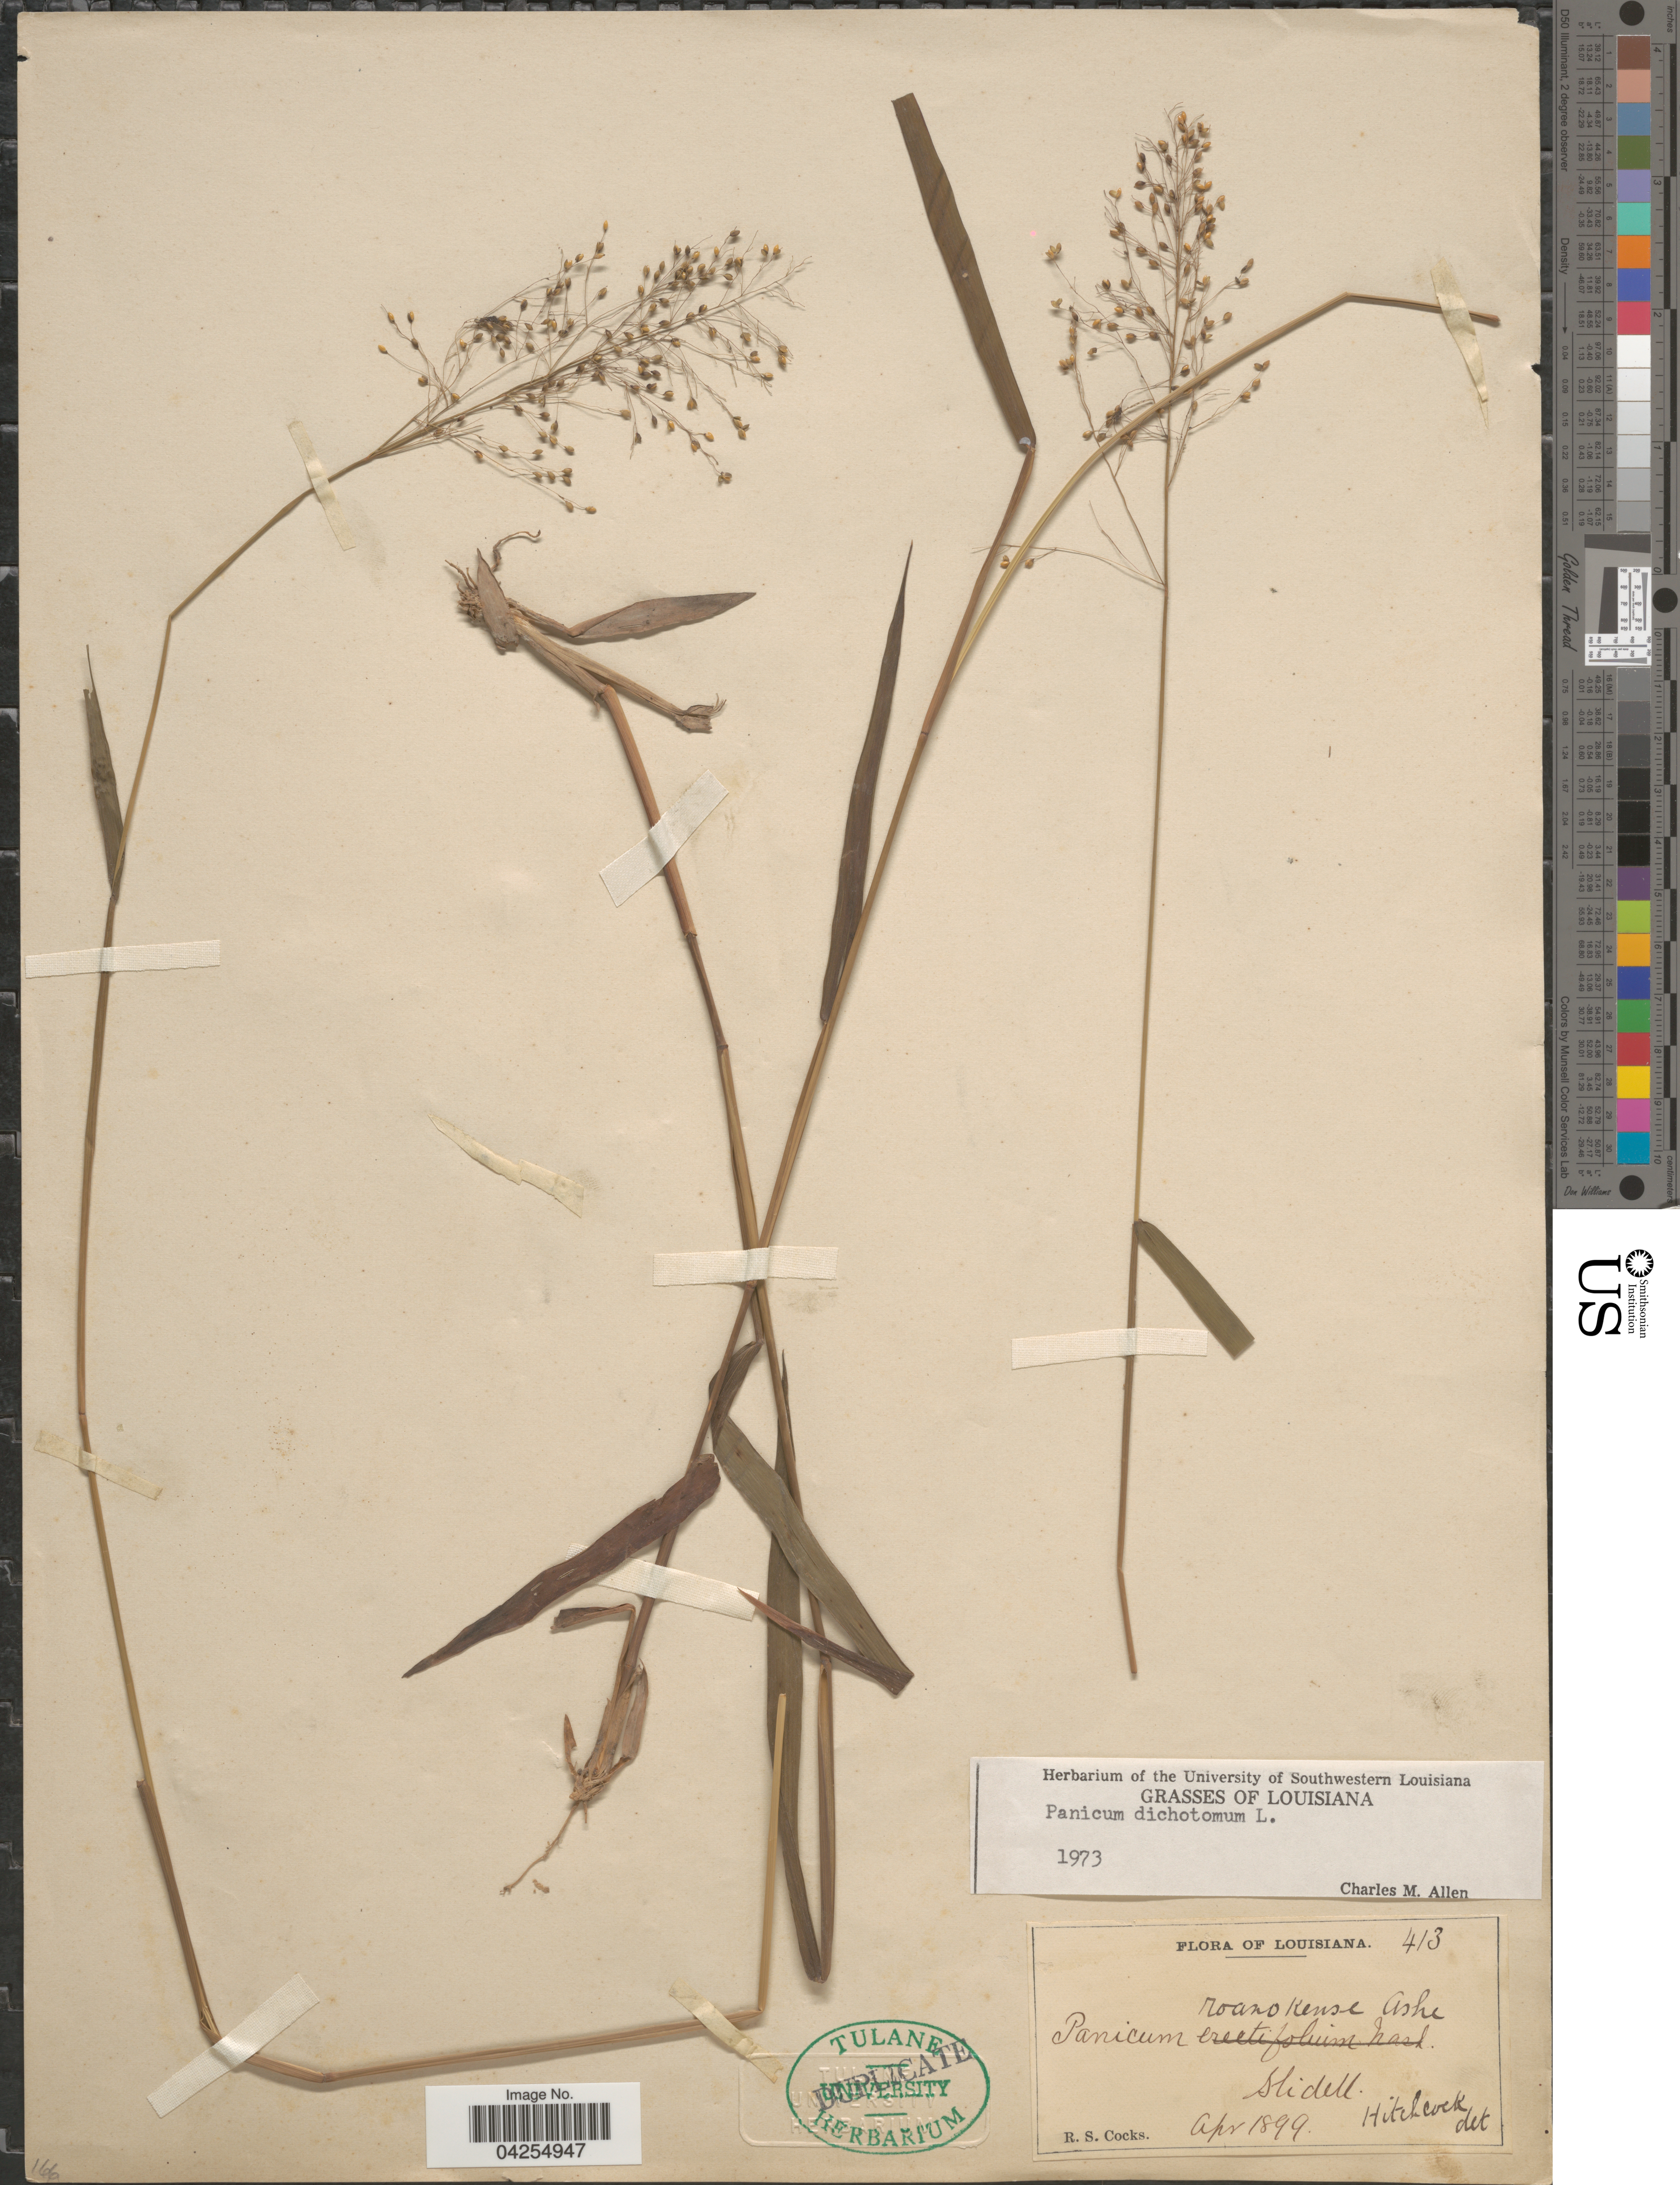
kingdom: Plantae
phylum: Tracheophyta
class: Liliopsida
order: Poales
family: Poaceae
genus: Dichanthelium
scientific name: Dichanthelium dichotomum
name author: (L.) Gould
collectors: R. Cocks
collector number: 413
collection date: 1899-04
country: United States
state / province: Louisiana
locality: Slidell.